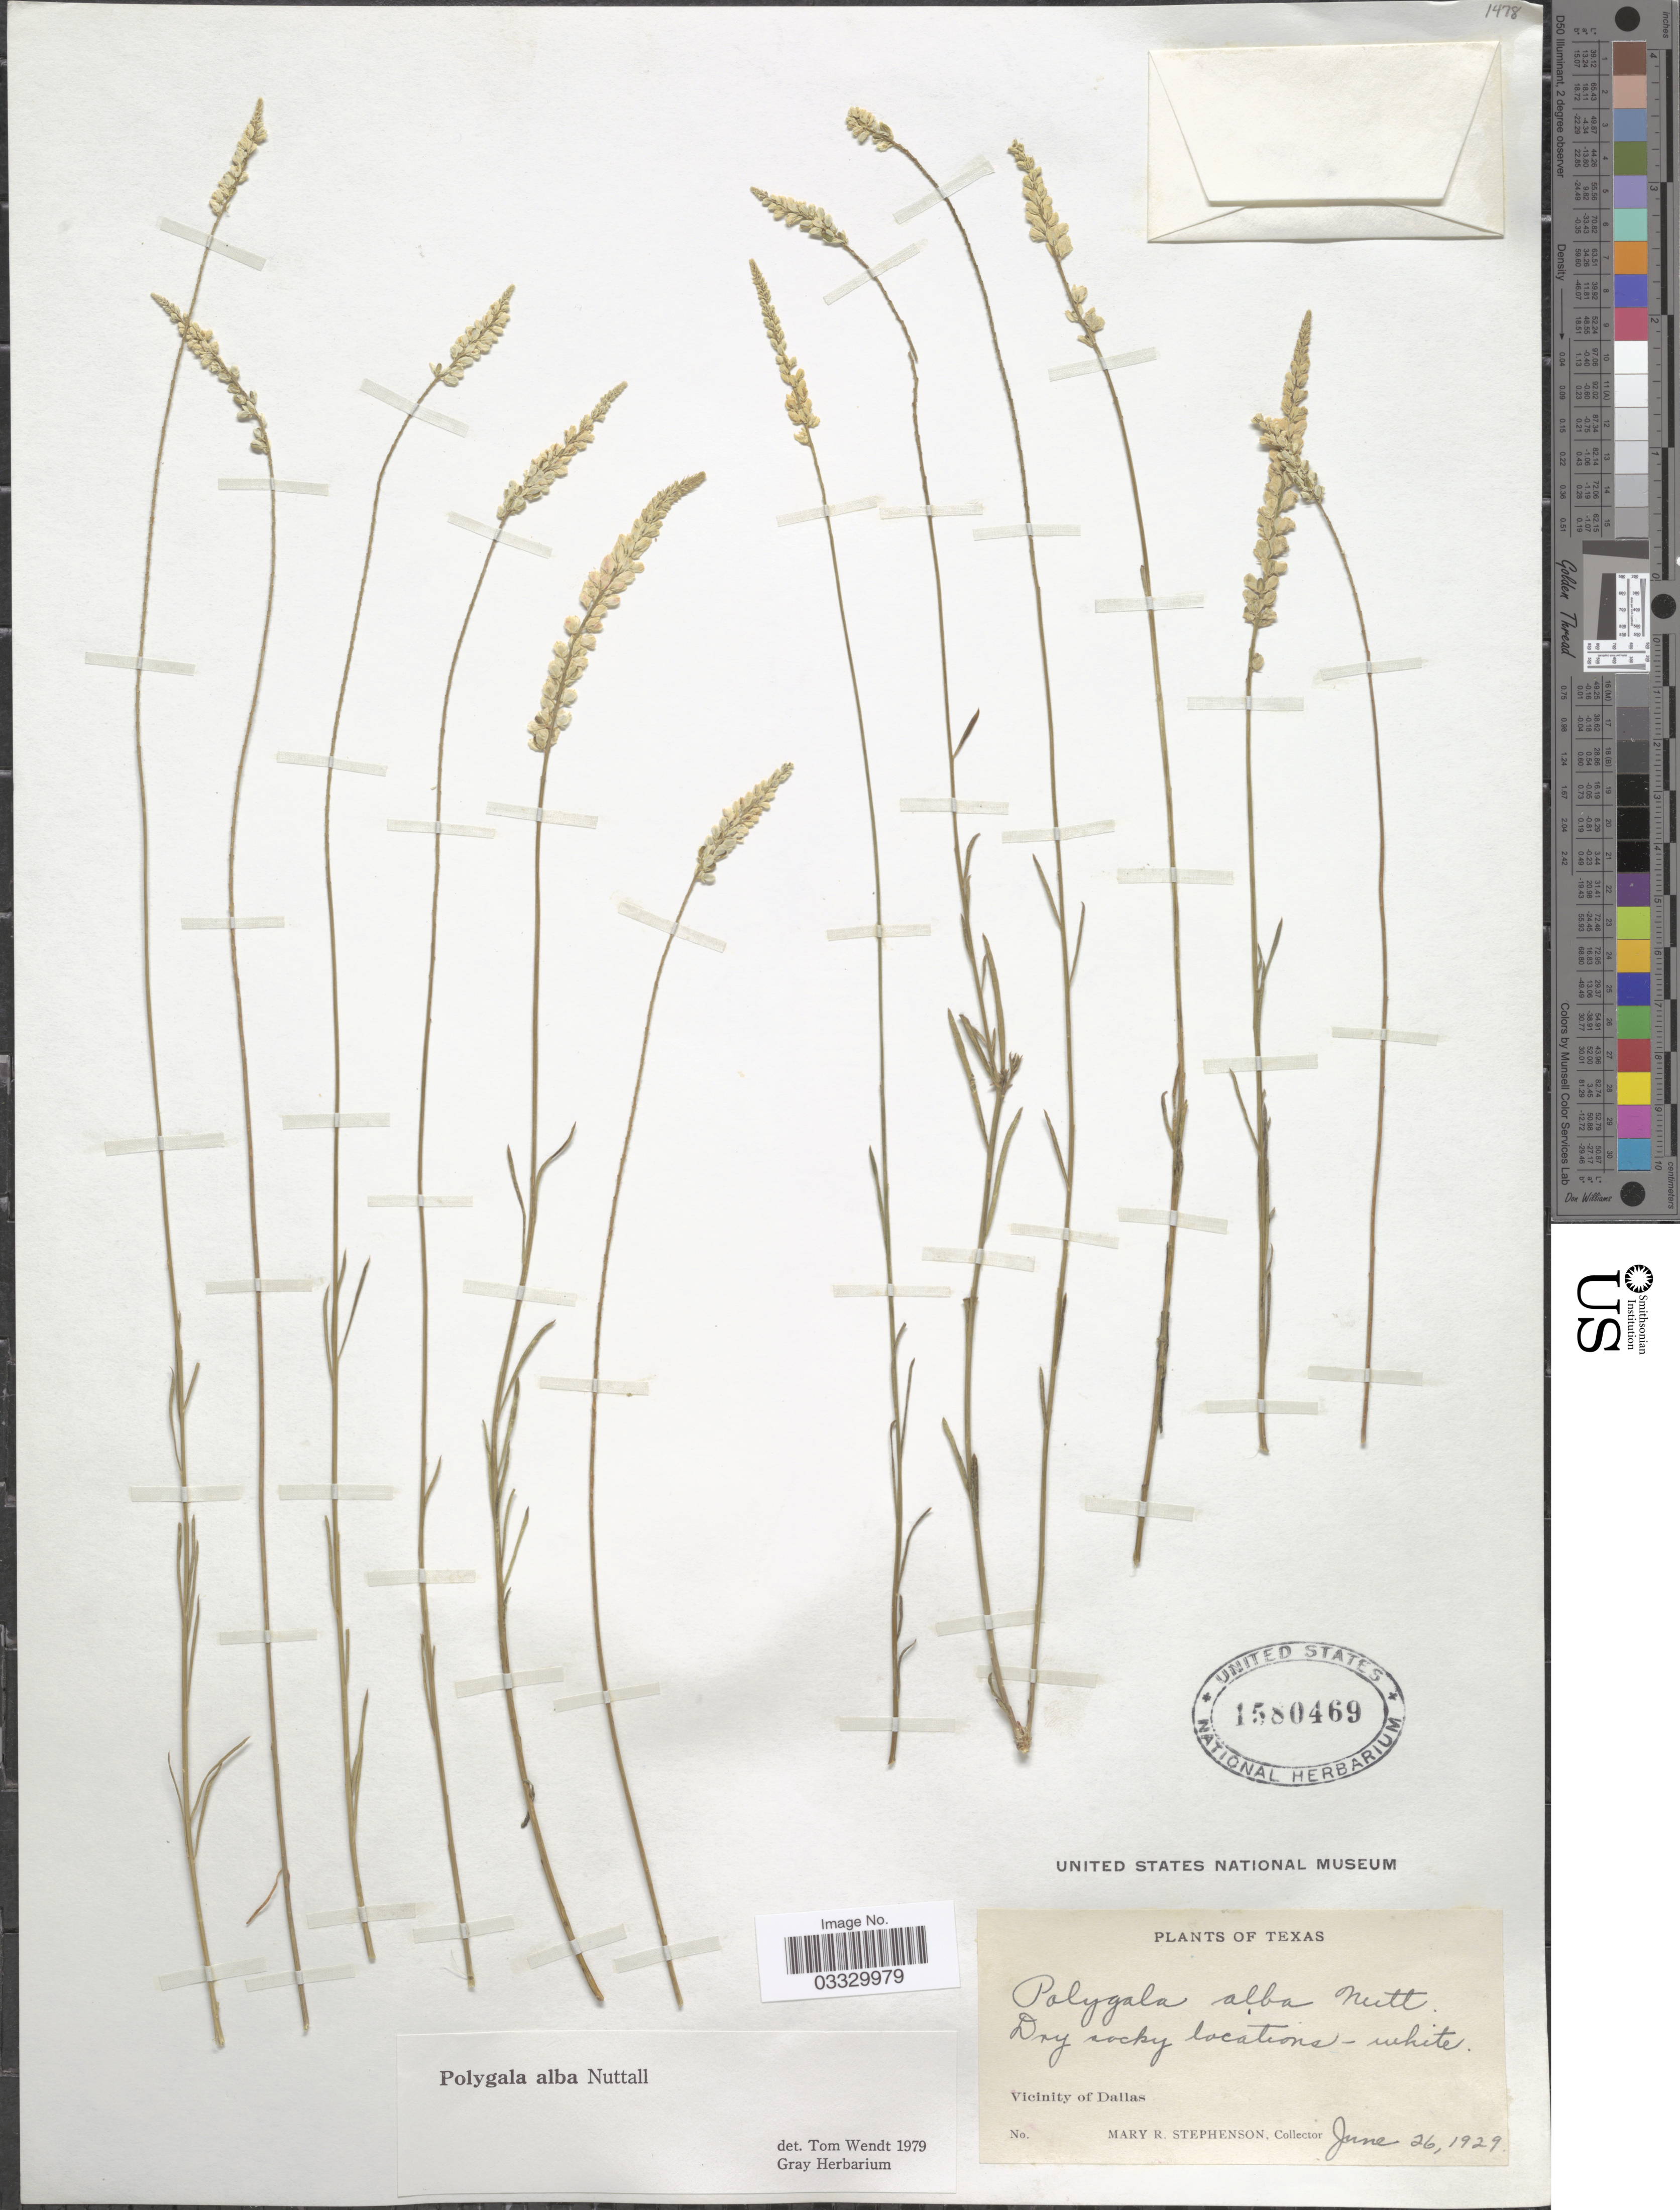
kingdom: Plantae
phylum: Tracheophyta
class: Magnoliopsida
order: Fabales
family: Polygalaceae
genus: Polygala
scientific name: Polygala alba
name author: Nutt.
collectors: M. Stephenson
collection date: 1929-06-26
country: United States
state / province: Texas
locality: Vicinity of Dallas.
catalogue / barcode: US 1580469